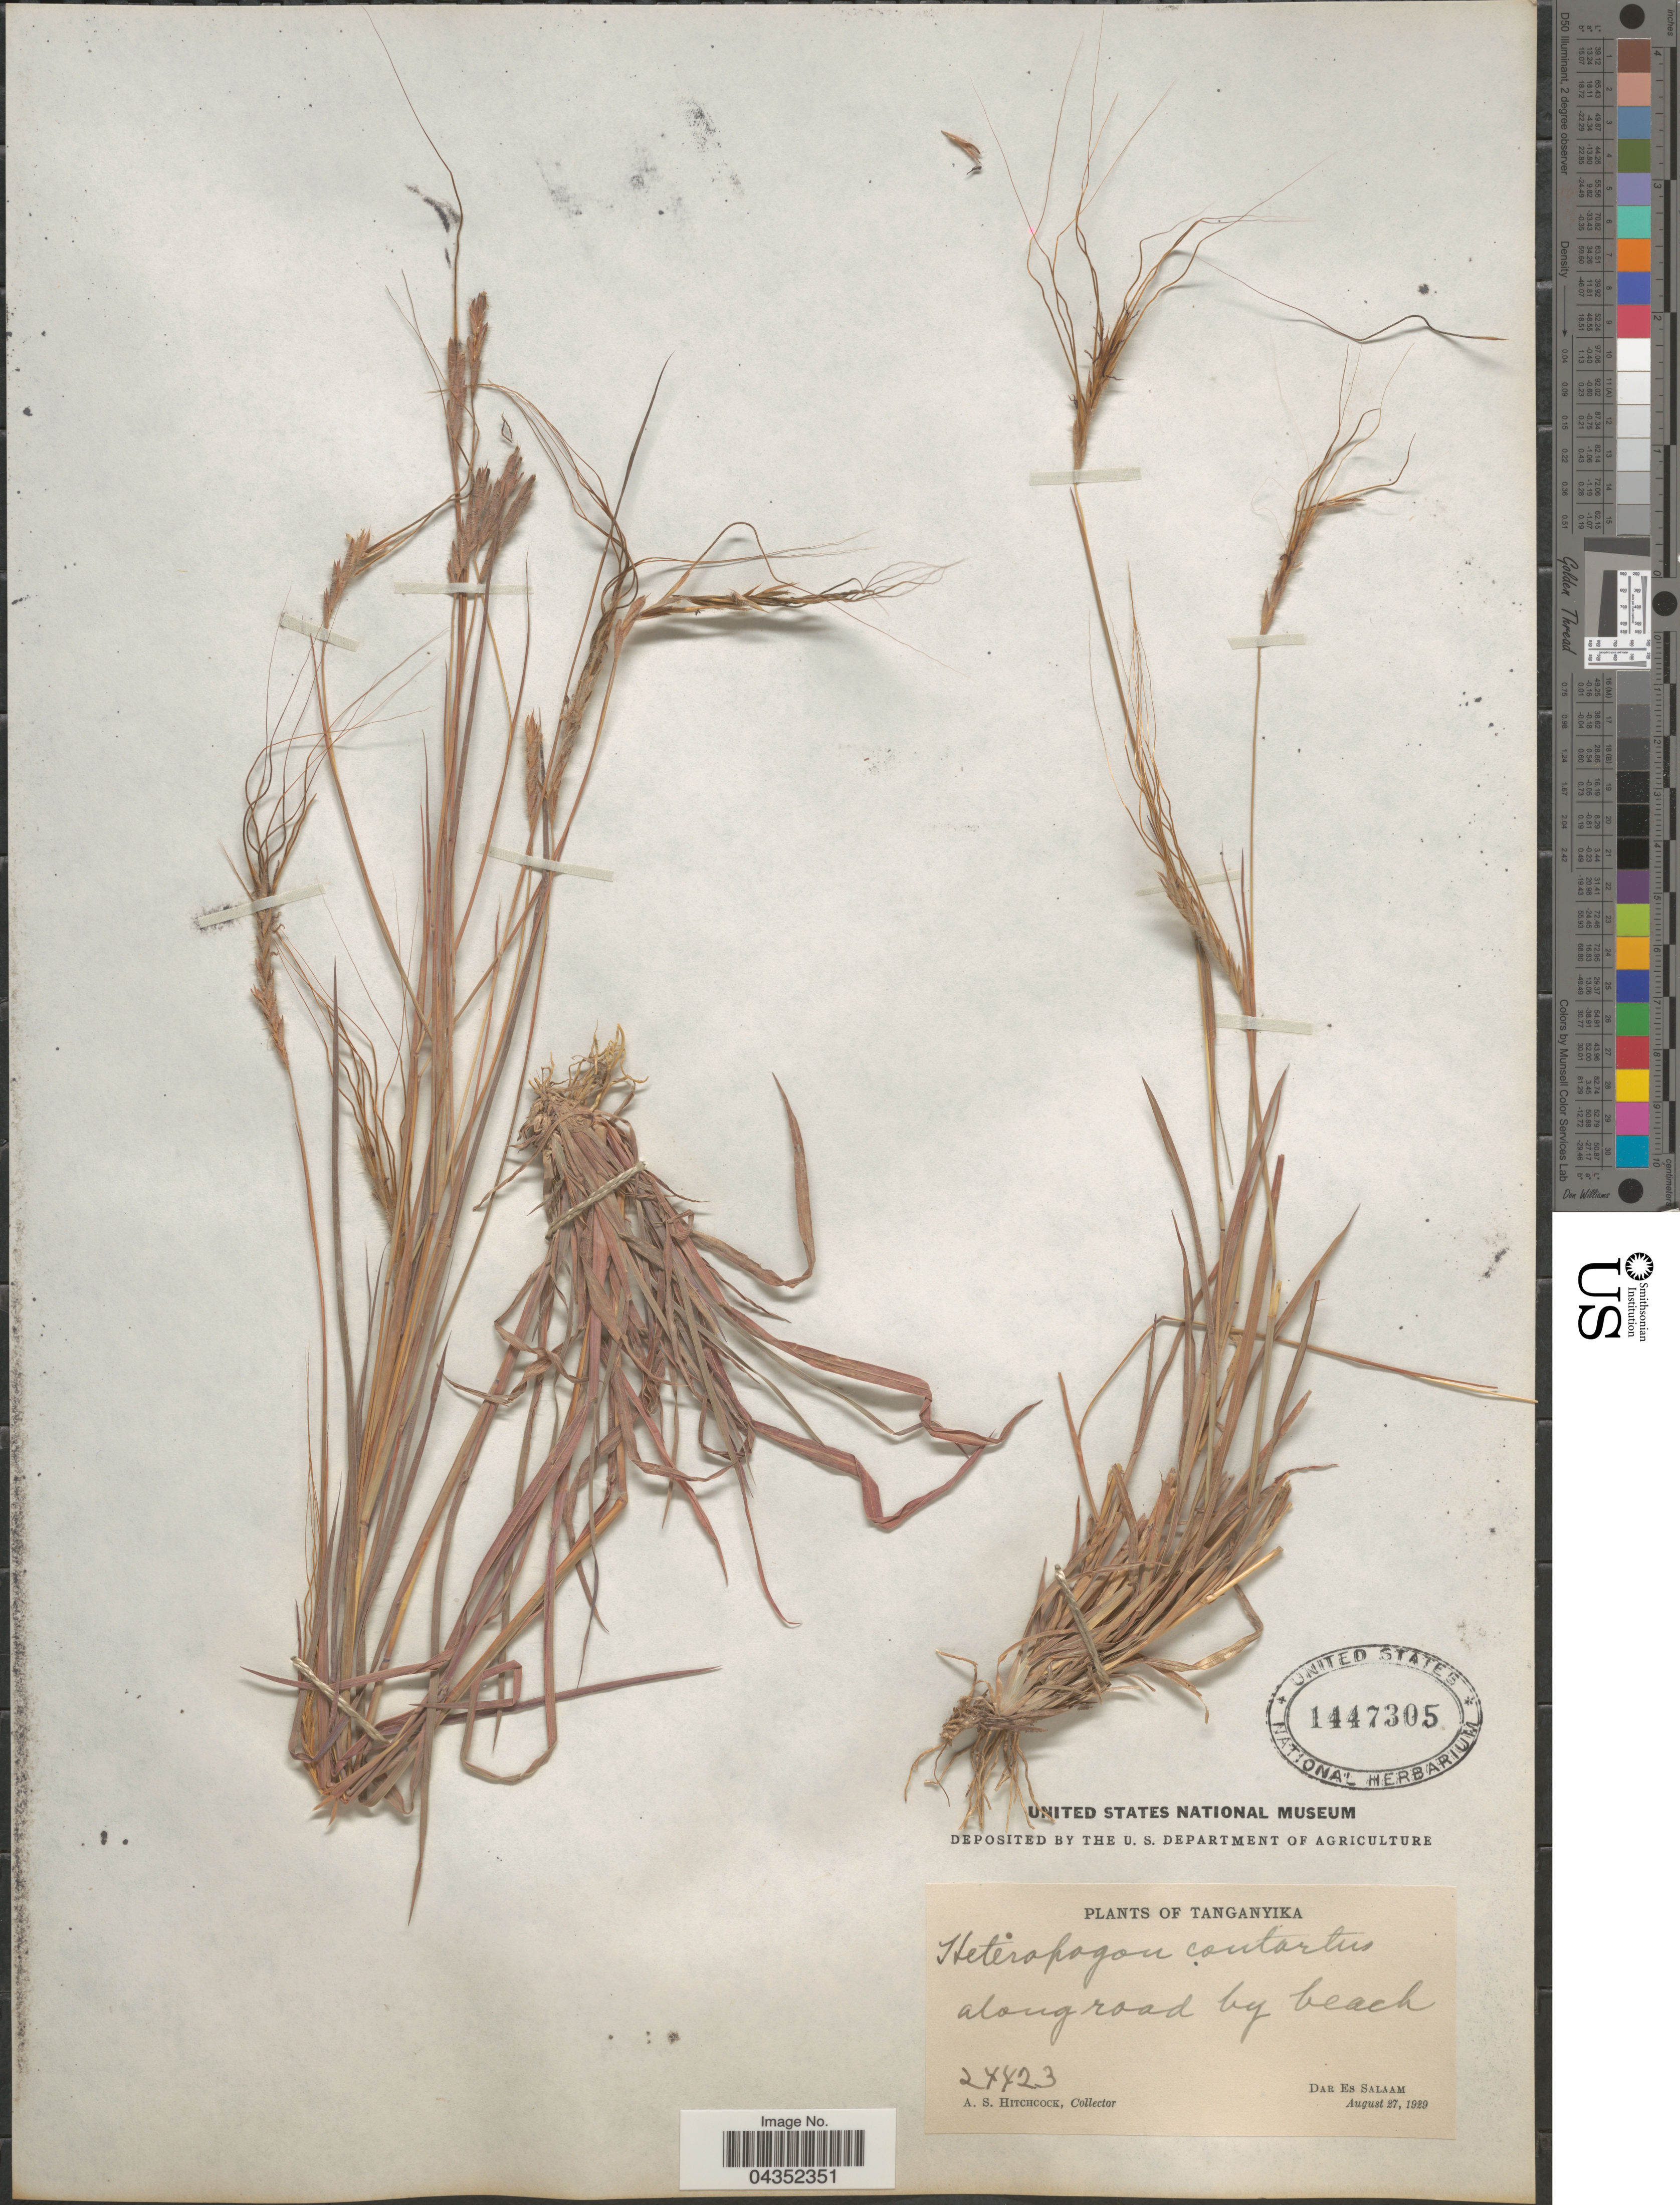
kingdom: Plantae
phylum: Tracheophyta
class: Liliopsida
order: Poales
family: Poaceae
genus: Heteropogon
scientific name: Heteropogon contortus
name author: (L.) P. Beauv. ex Roem. & Schult.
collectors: A. S. Hitchcock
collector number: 24423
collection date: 1929-08-27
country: Tanzania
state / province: Dar es Salaam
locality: Tanganyika. Along road by beach.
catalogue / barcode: US 1447305